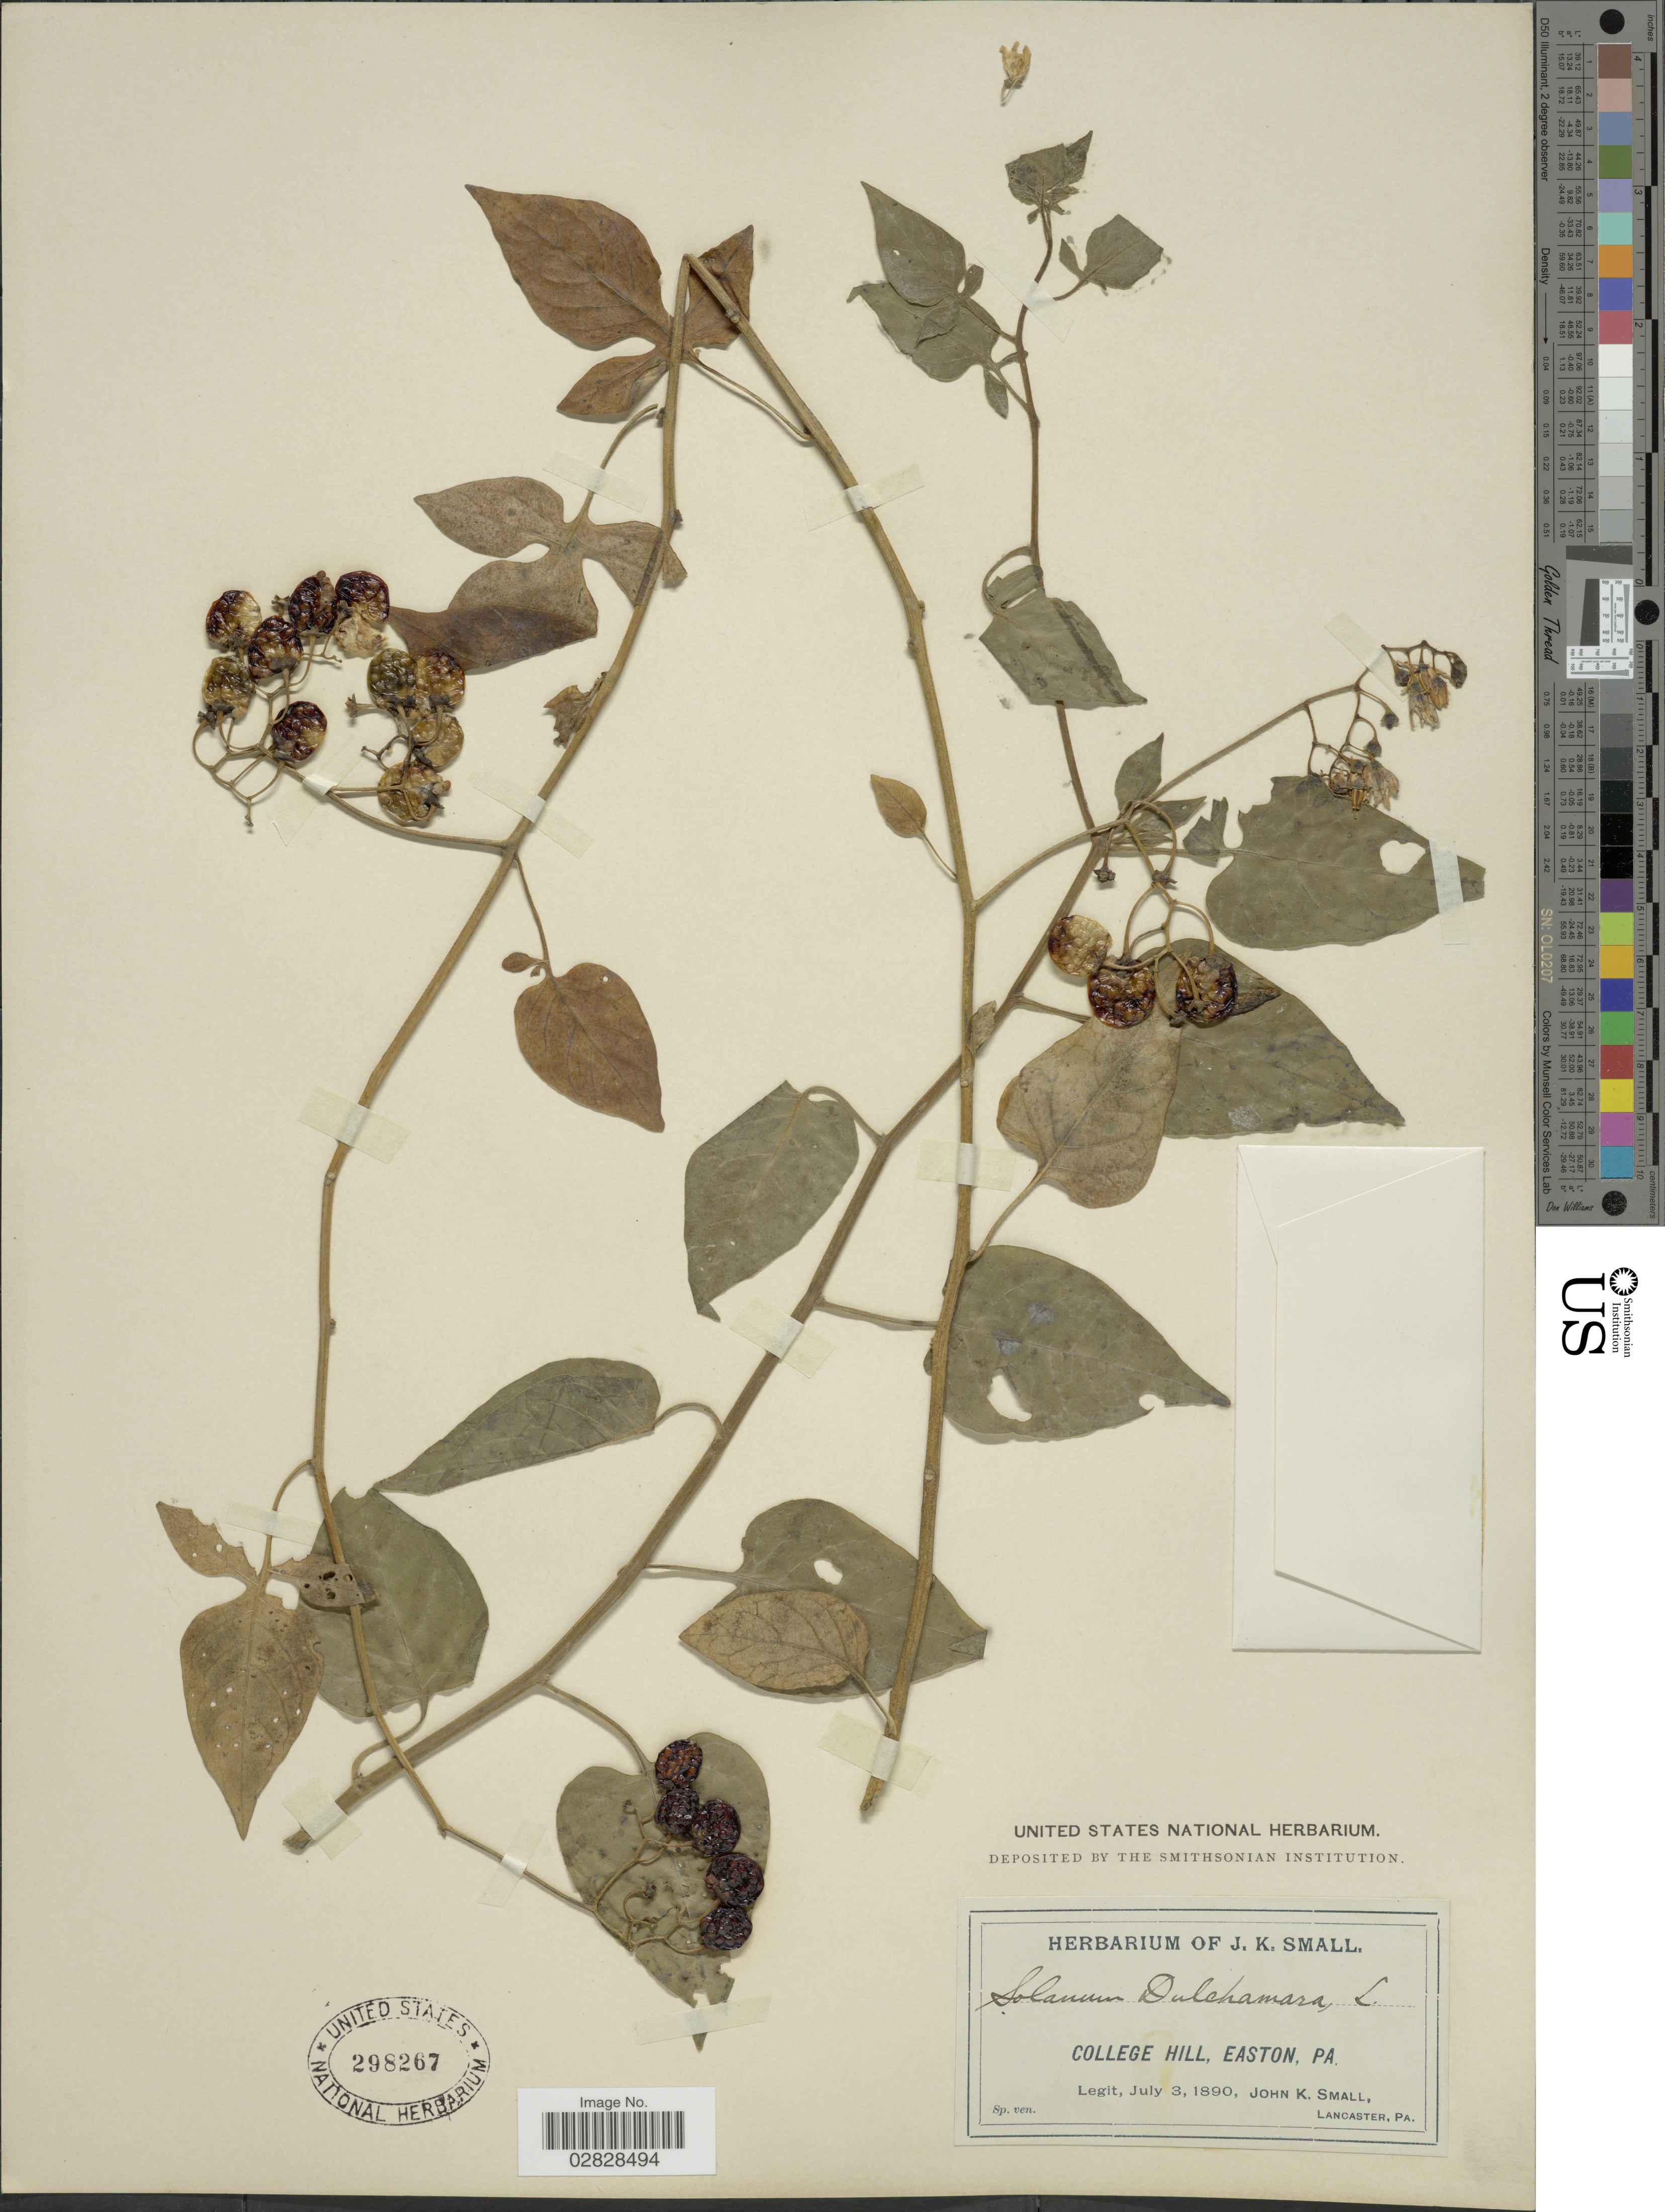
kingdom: Plantae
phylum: Tracheophyta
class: Magnoliopsida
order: Solanales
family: Solanaceae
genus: Solanum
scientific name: Solanum dulcamara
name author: L.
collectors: J. K. Small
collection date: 1890-07-03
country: United States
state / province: Pennsylvania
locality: College Hill, Easton.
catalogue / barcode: US 298267